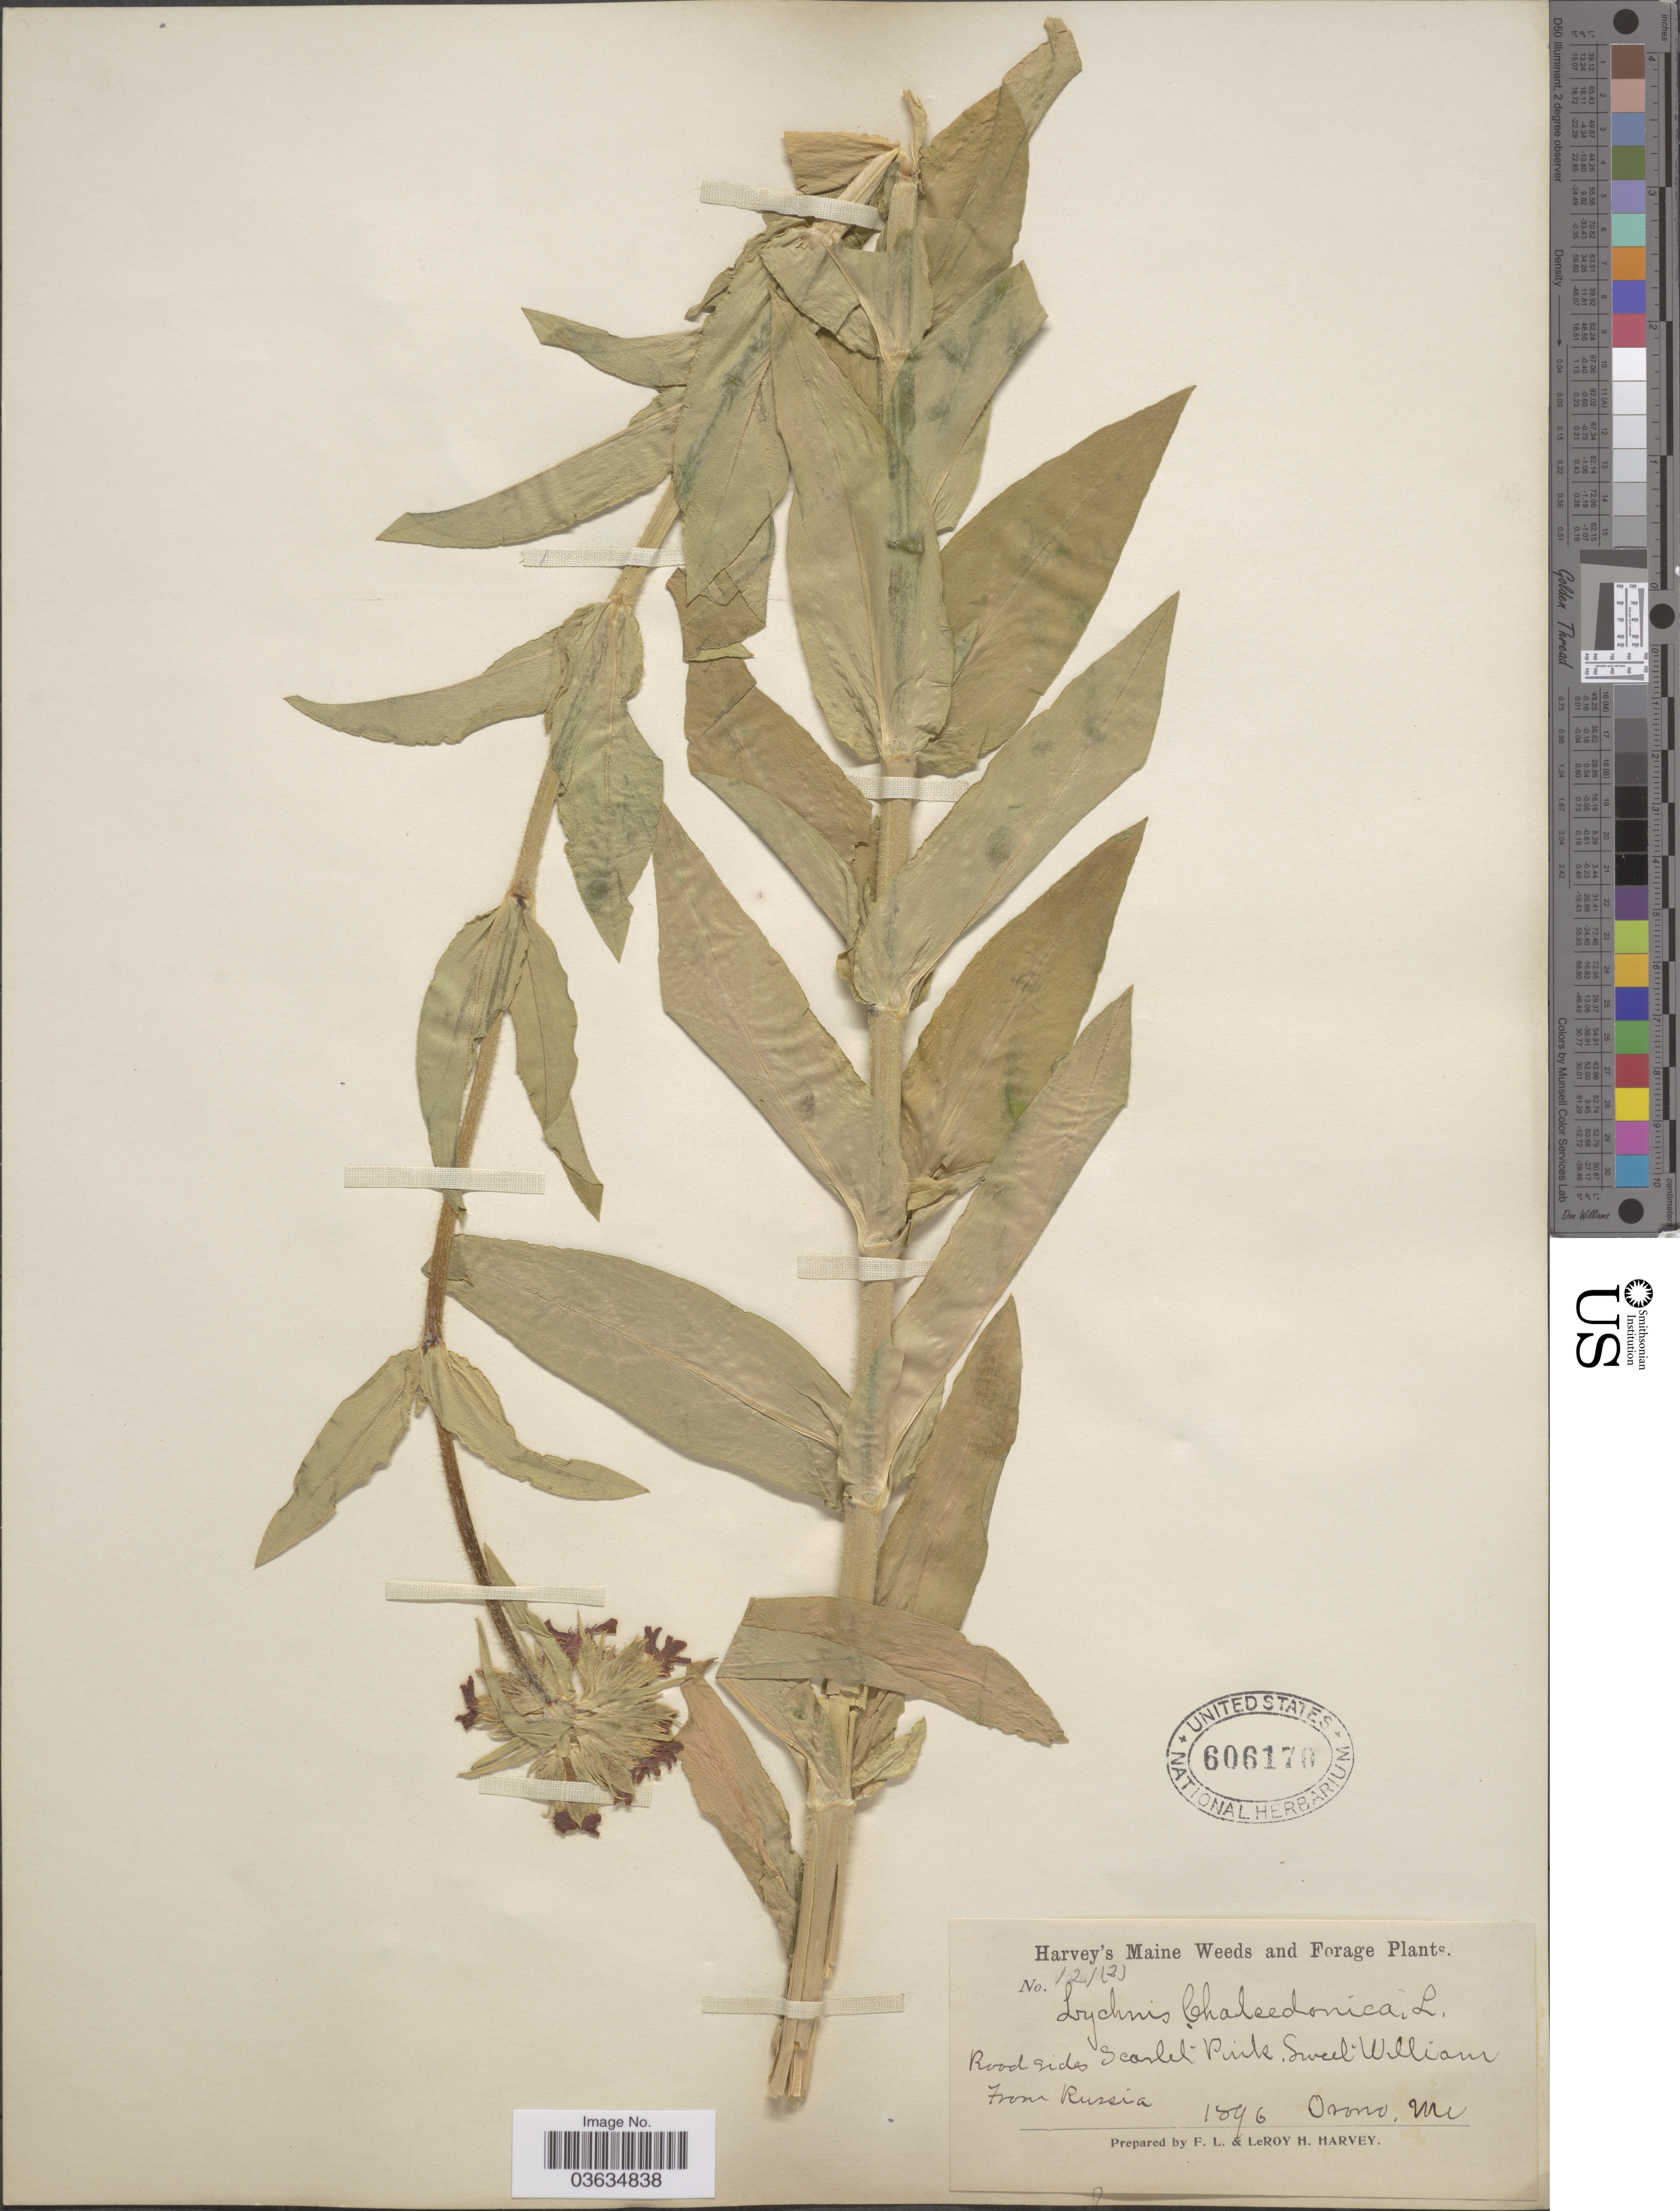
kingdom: Plantae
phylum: Tracheophyta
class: Magnoliopsida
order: Caryophyllales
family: Caryophyllaceae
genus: Silene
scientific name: Silene chalcedonica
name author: (L.) E.H.L. Krause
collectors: F. L. Harvey & L. H. Harvey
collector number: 121(2)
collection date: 1896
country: United States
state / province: Maine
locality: Orono.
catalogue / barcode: US 606170